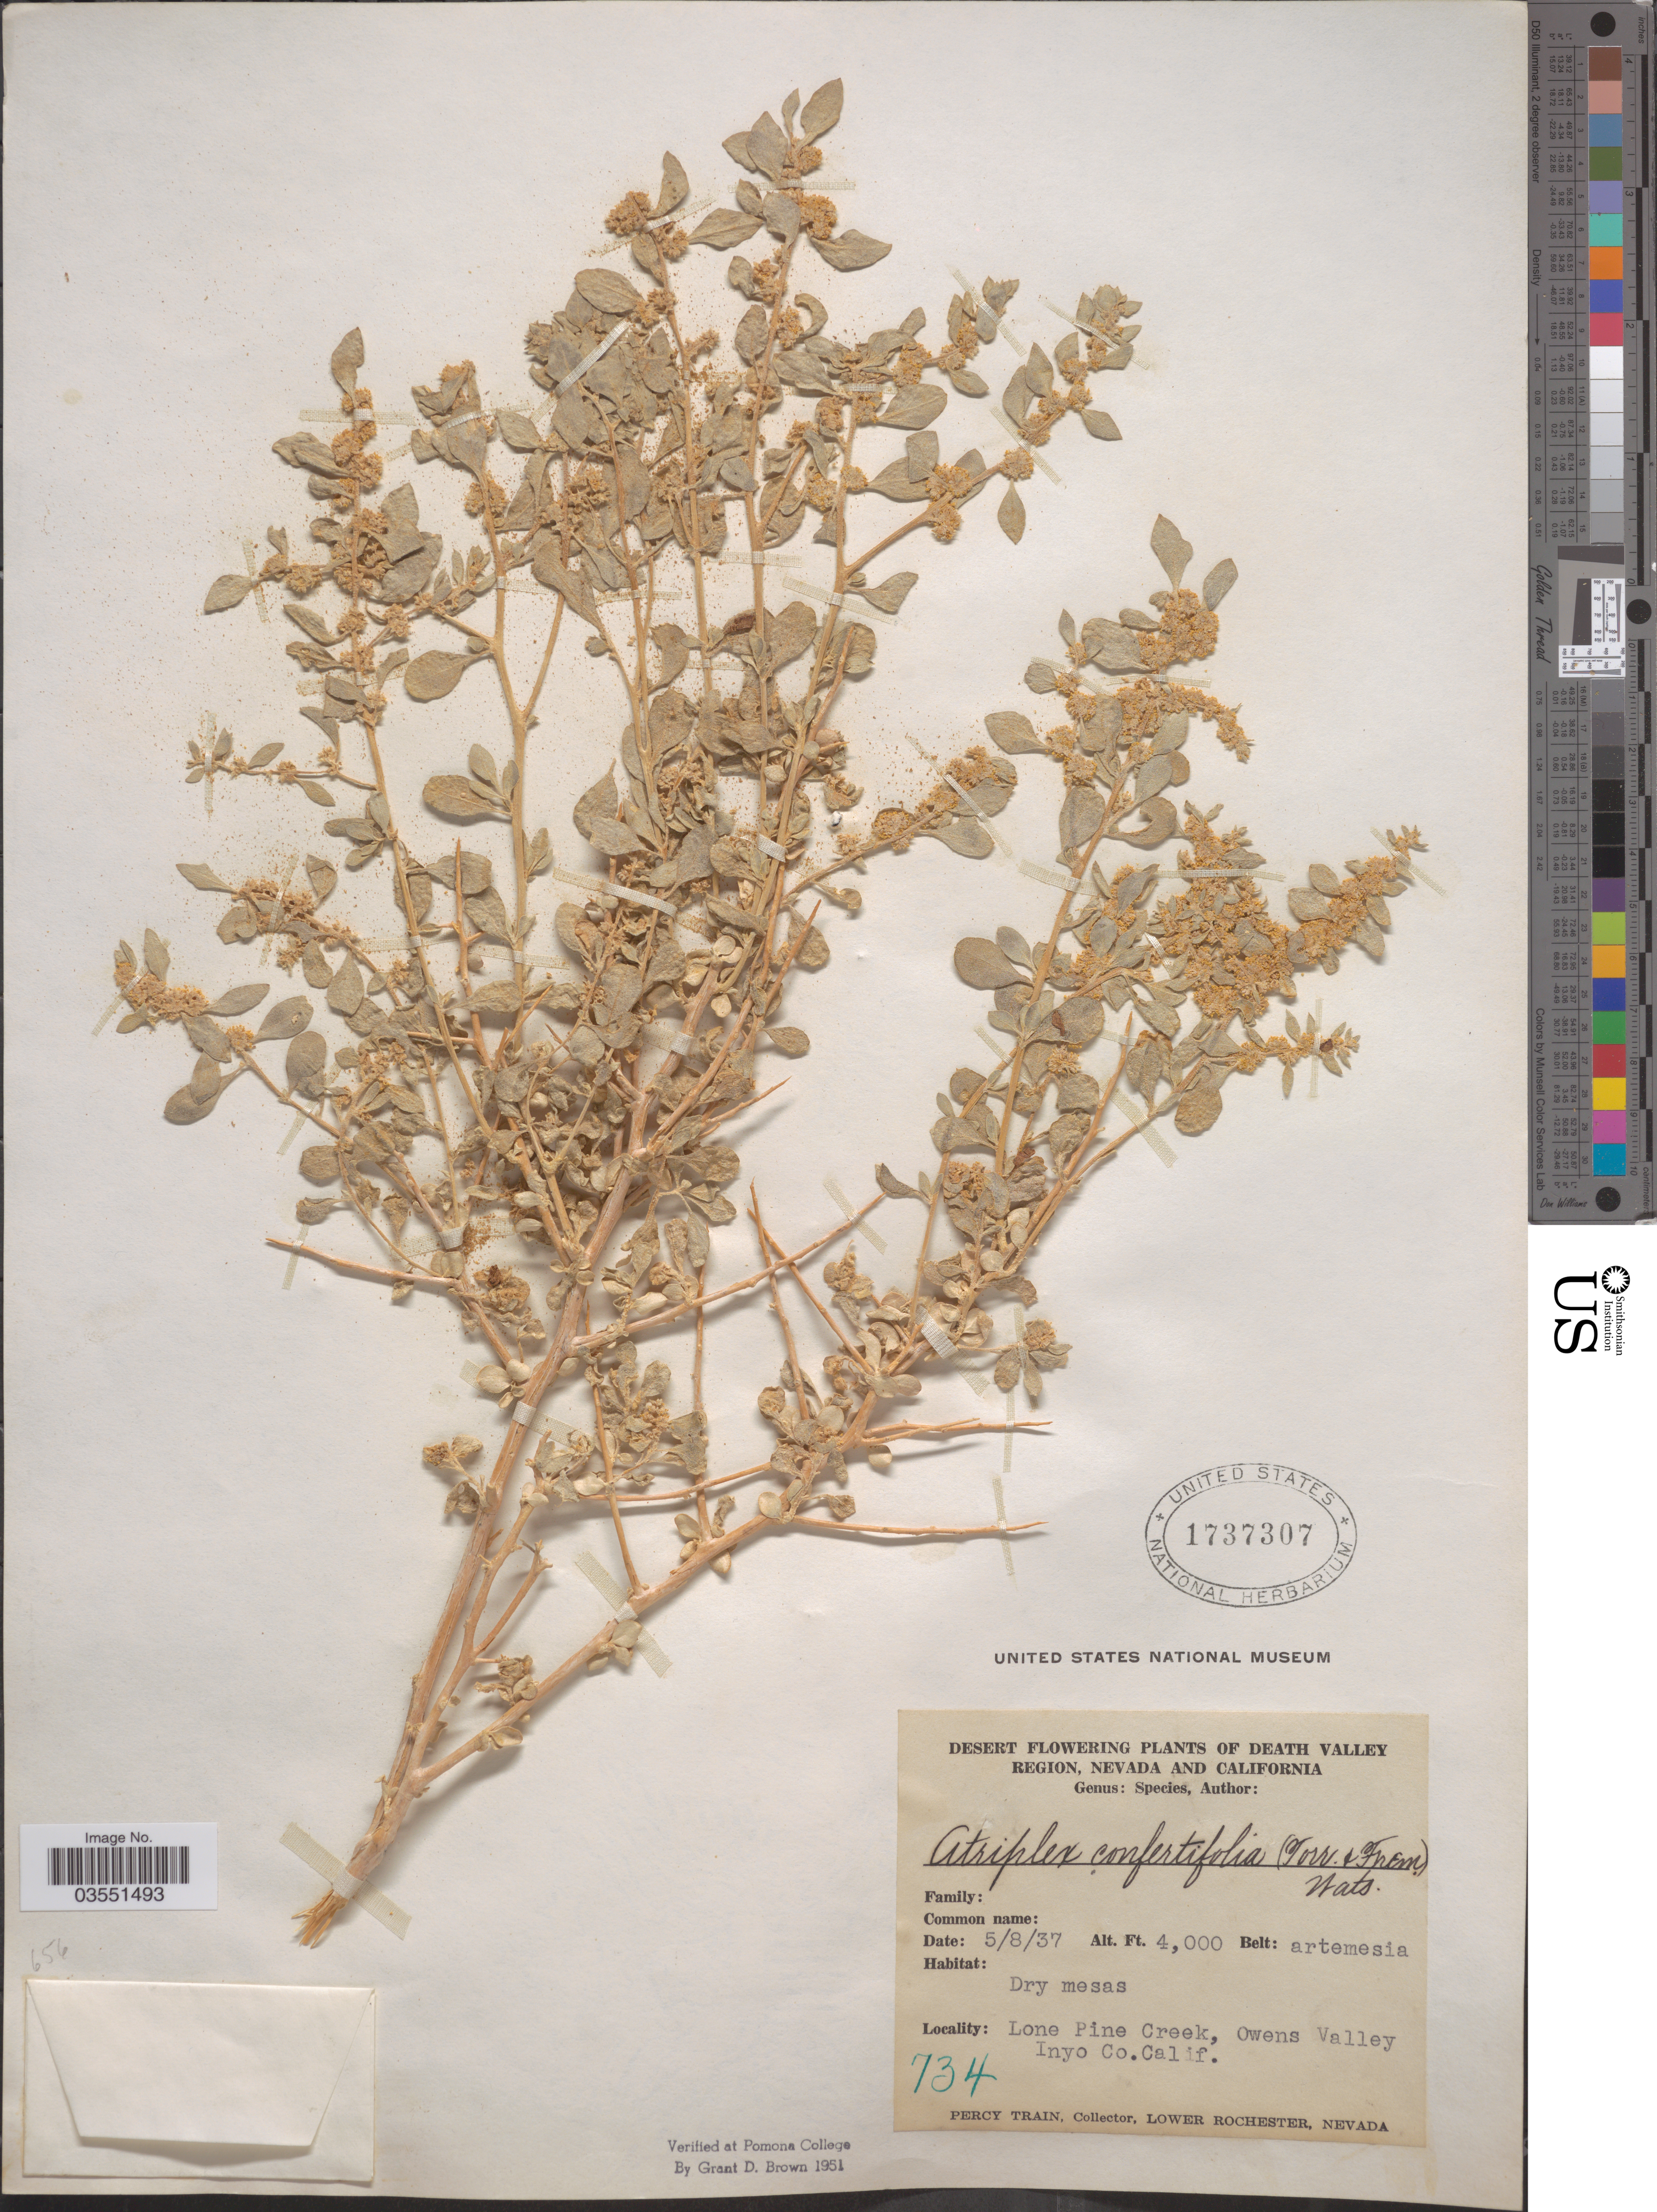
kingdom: Plantae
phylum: Tracheophyta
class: Magnoliopsida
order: Caryophyllales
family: Amaranthaceae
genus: Atriplex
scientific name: Atriplex confertifolia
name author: (Torr. & Frém.) S. Watson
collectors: P. Train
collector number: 734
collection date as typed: Transcribed d/m/y: 8/5/37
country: United States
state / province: California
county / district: Inyo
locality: Lone Pine Creek, Owens Valley, Inyo Co.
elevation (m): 1219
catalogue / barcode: US 1737307